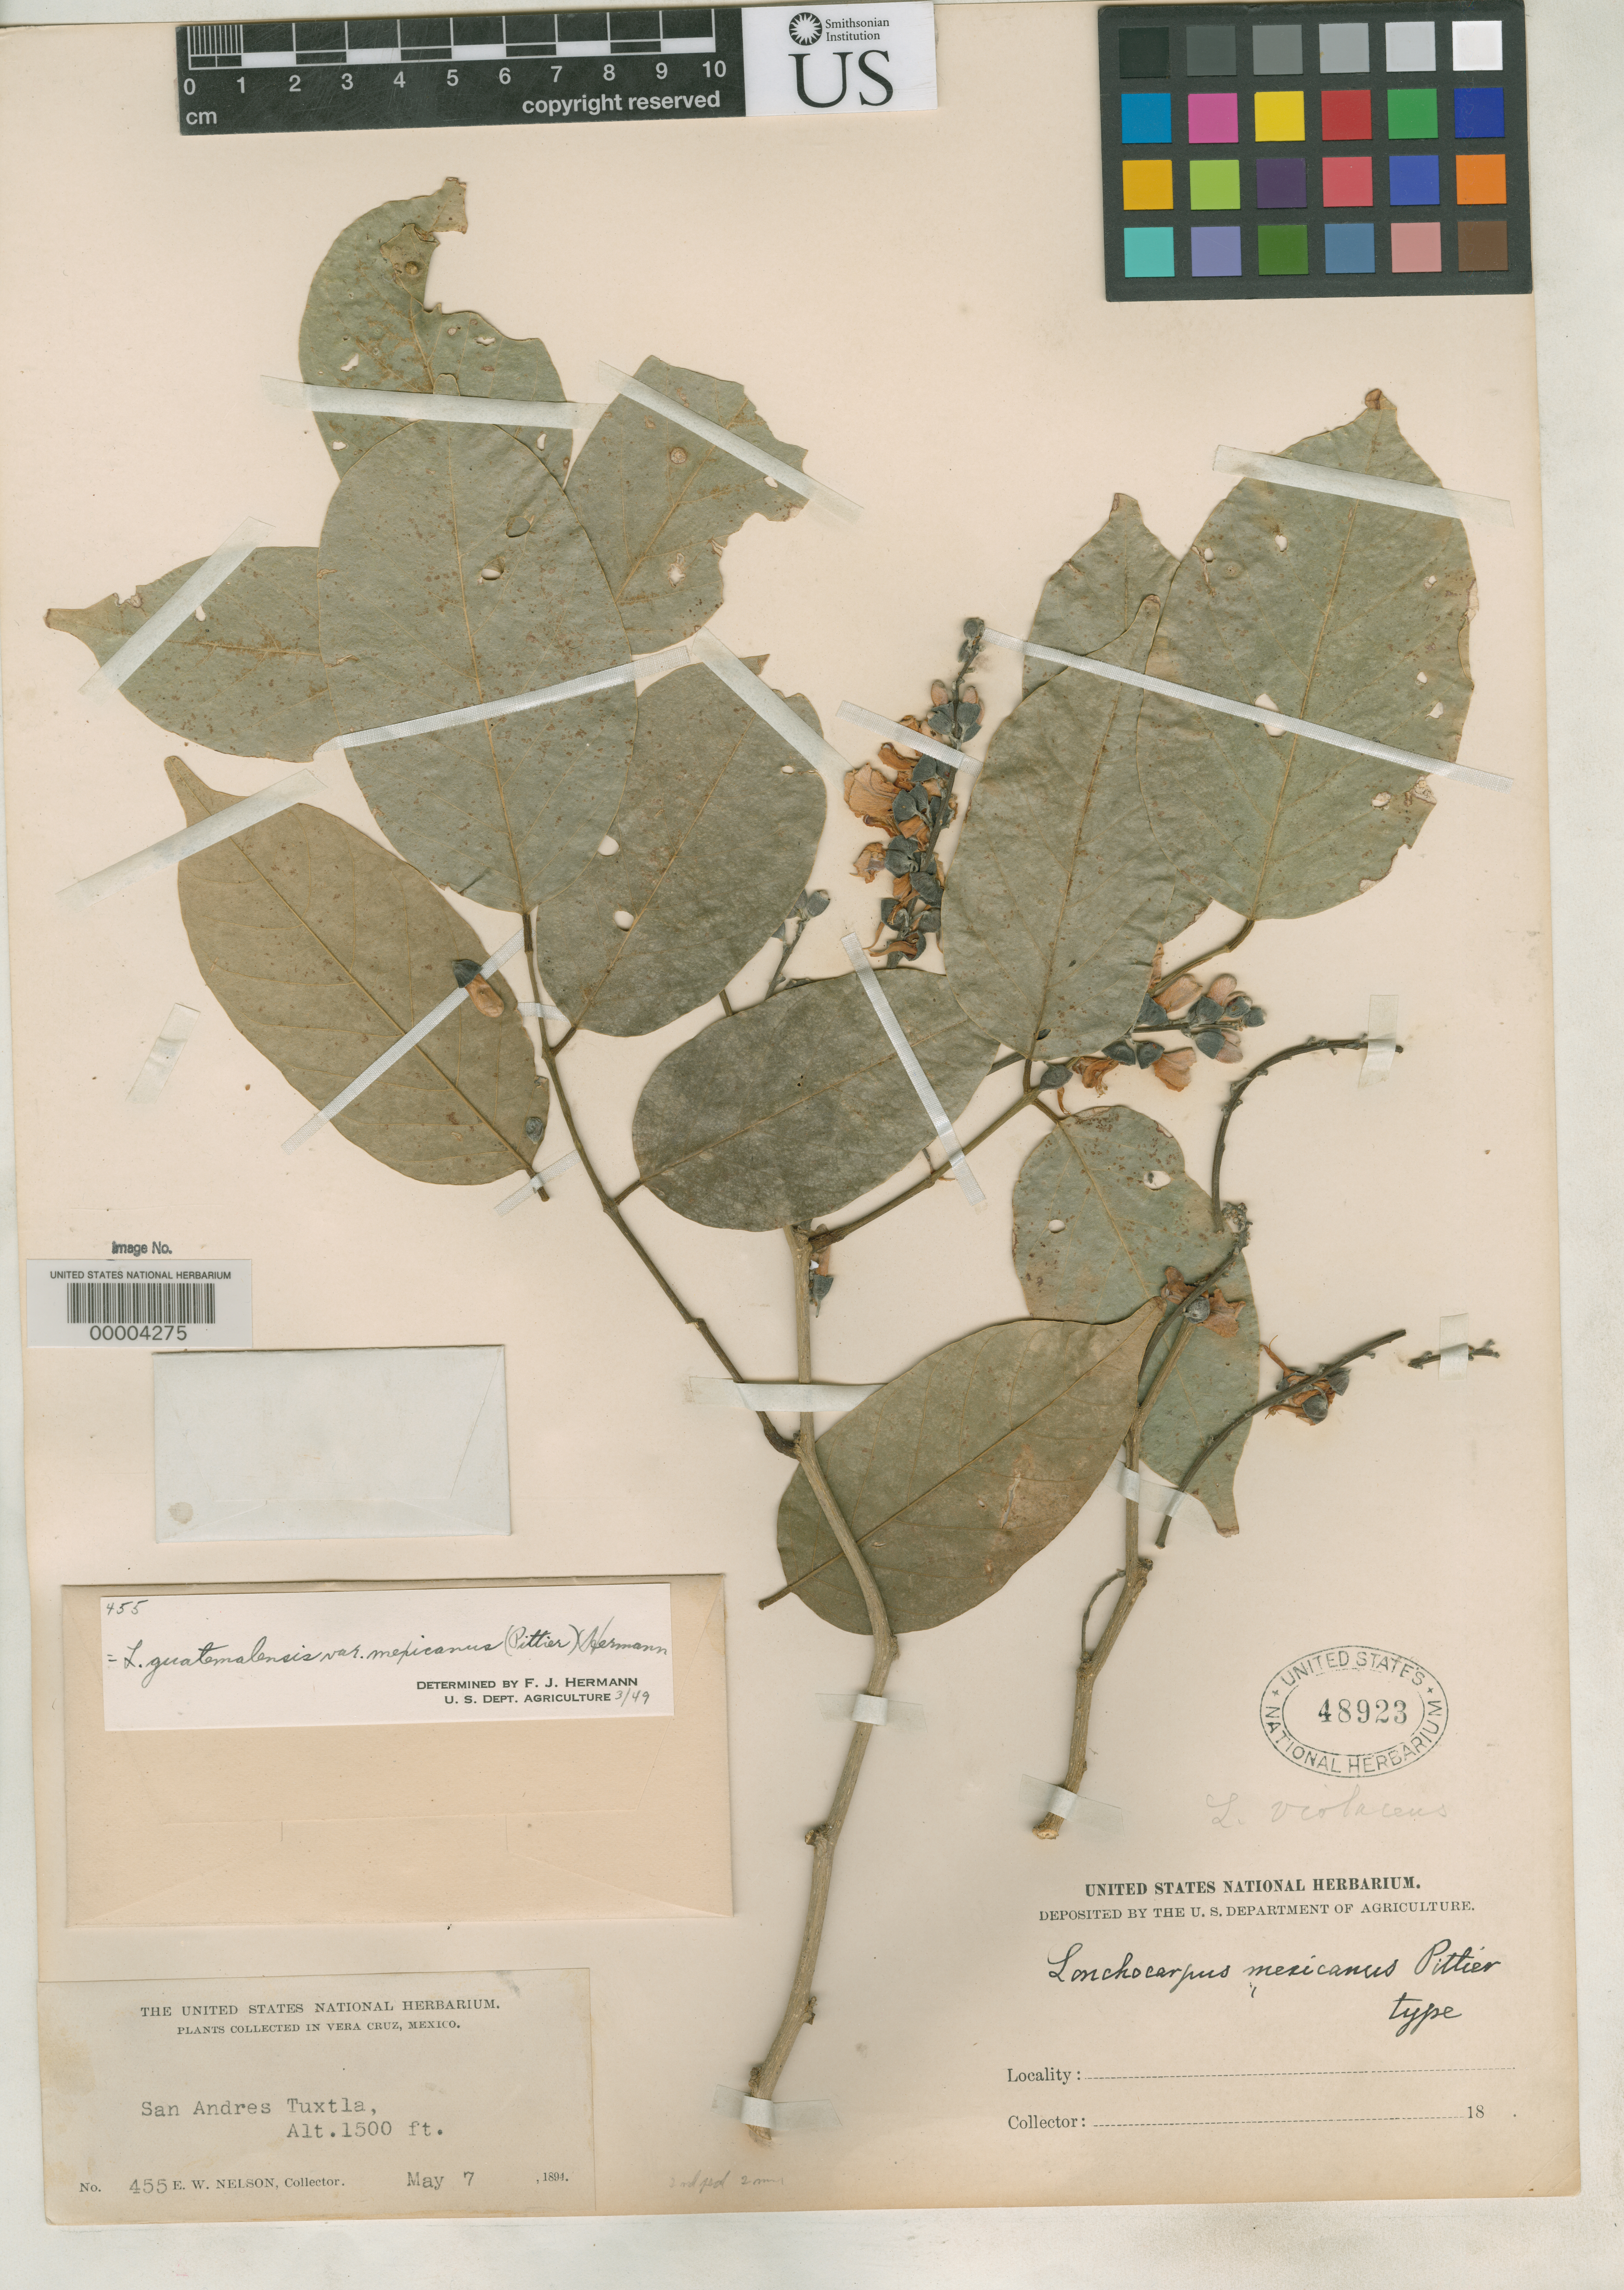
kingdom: Plantae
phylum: Tracheophyta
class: Magnoliopsida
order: Fabales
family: Fabaceae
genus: Lonchocarpus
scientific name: Lonchocarpus mexicanus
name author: Pittier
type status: Holotype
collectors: E. W. Nelson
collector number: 455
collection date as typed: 07 May 1894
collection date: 1894-05-07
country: Mexico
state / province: Veracruz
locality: San Andres Tuxtla.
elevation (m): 500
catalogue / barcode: US 48923